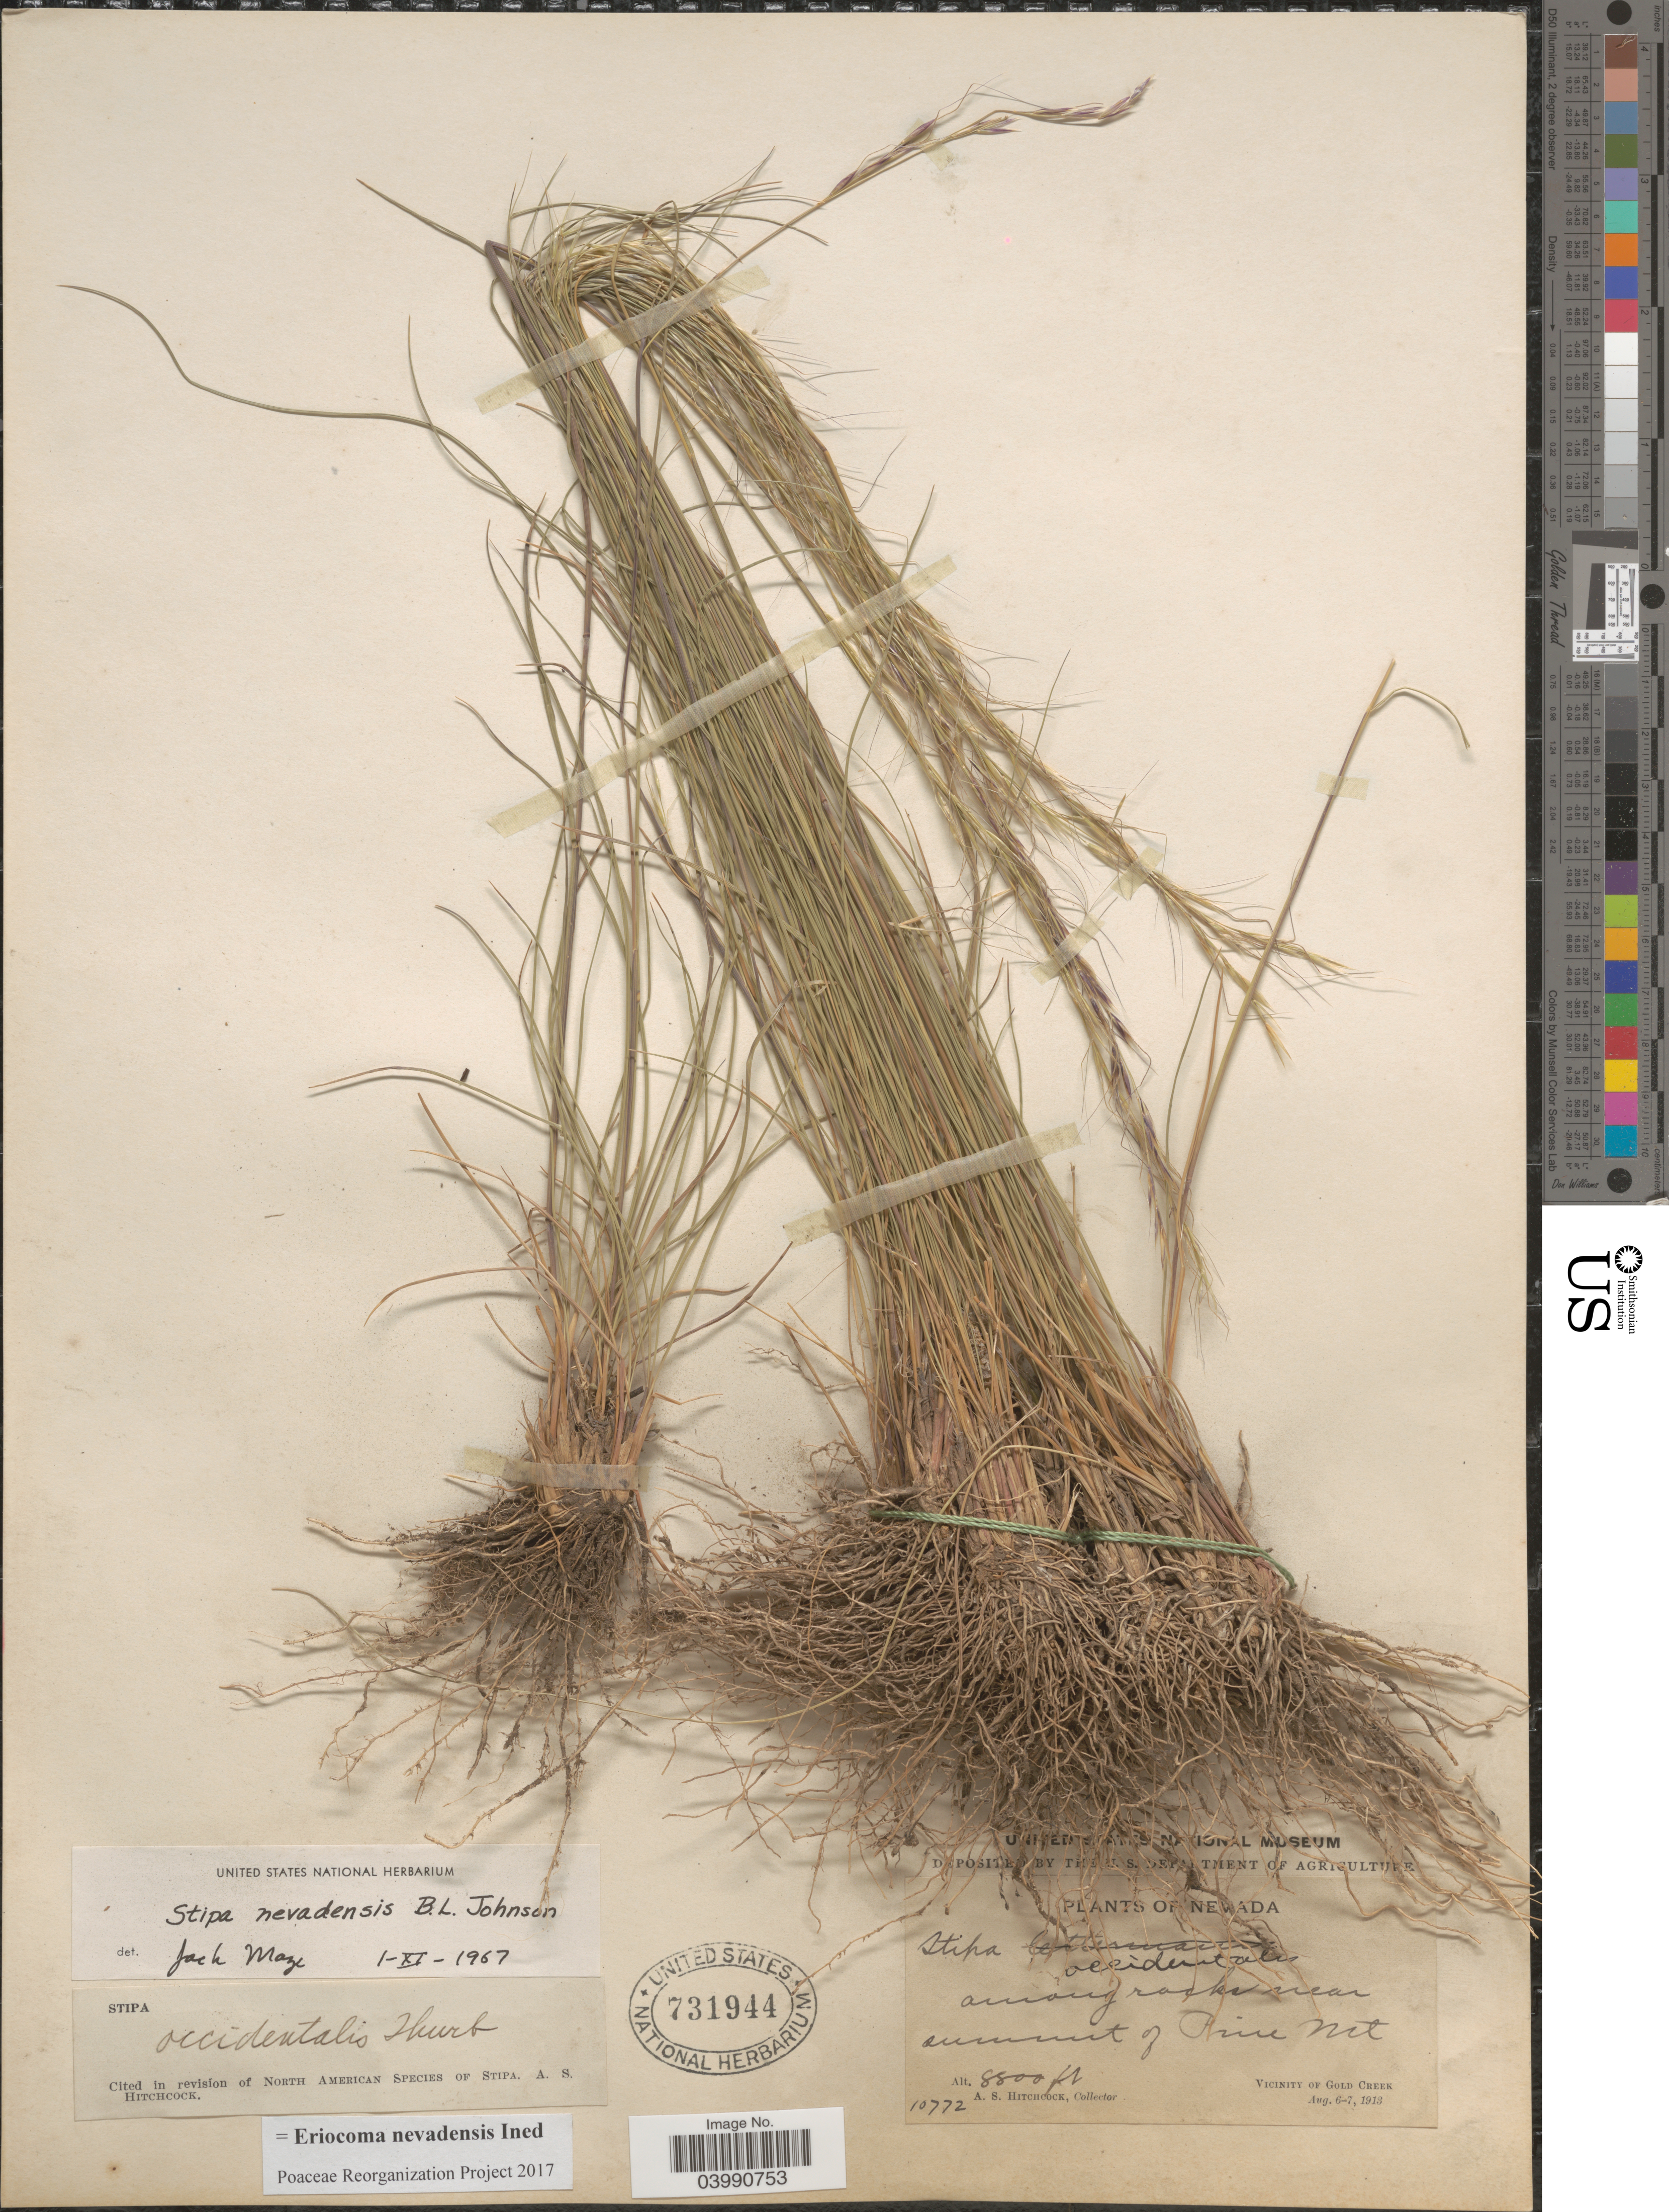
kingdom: Plantae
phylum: Tracheophyta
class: Liliopsida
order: Poales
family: Poaceae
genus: Eriocoma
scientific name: Eriocoma nevadensis ined.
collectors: A. S. Hitchcock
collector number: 10772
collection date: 1913-08-06/1913-08-07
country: United States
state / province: Nevada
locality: Among rocks near summit of Pine Mt. Vicinity of Gold Creek.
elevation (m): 2682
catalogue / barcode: US 731944